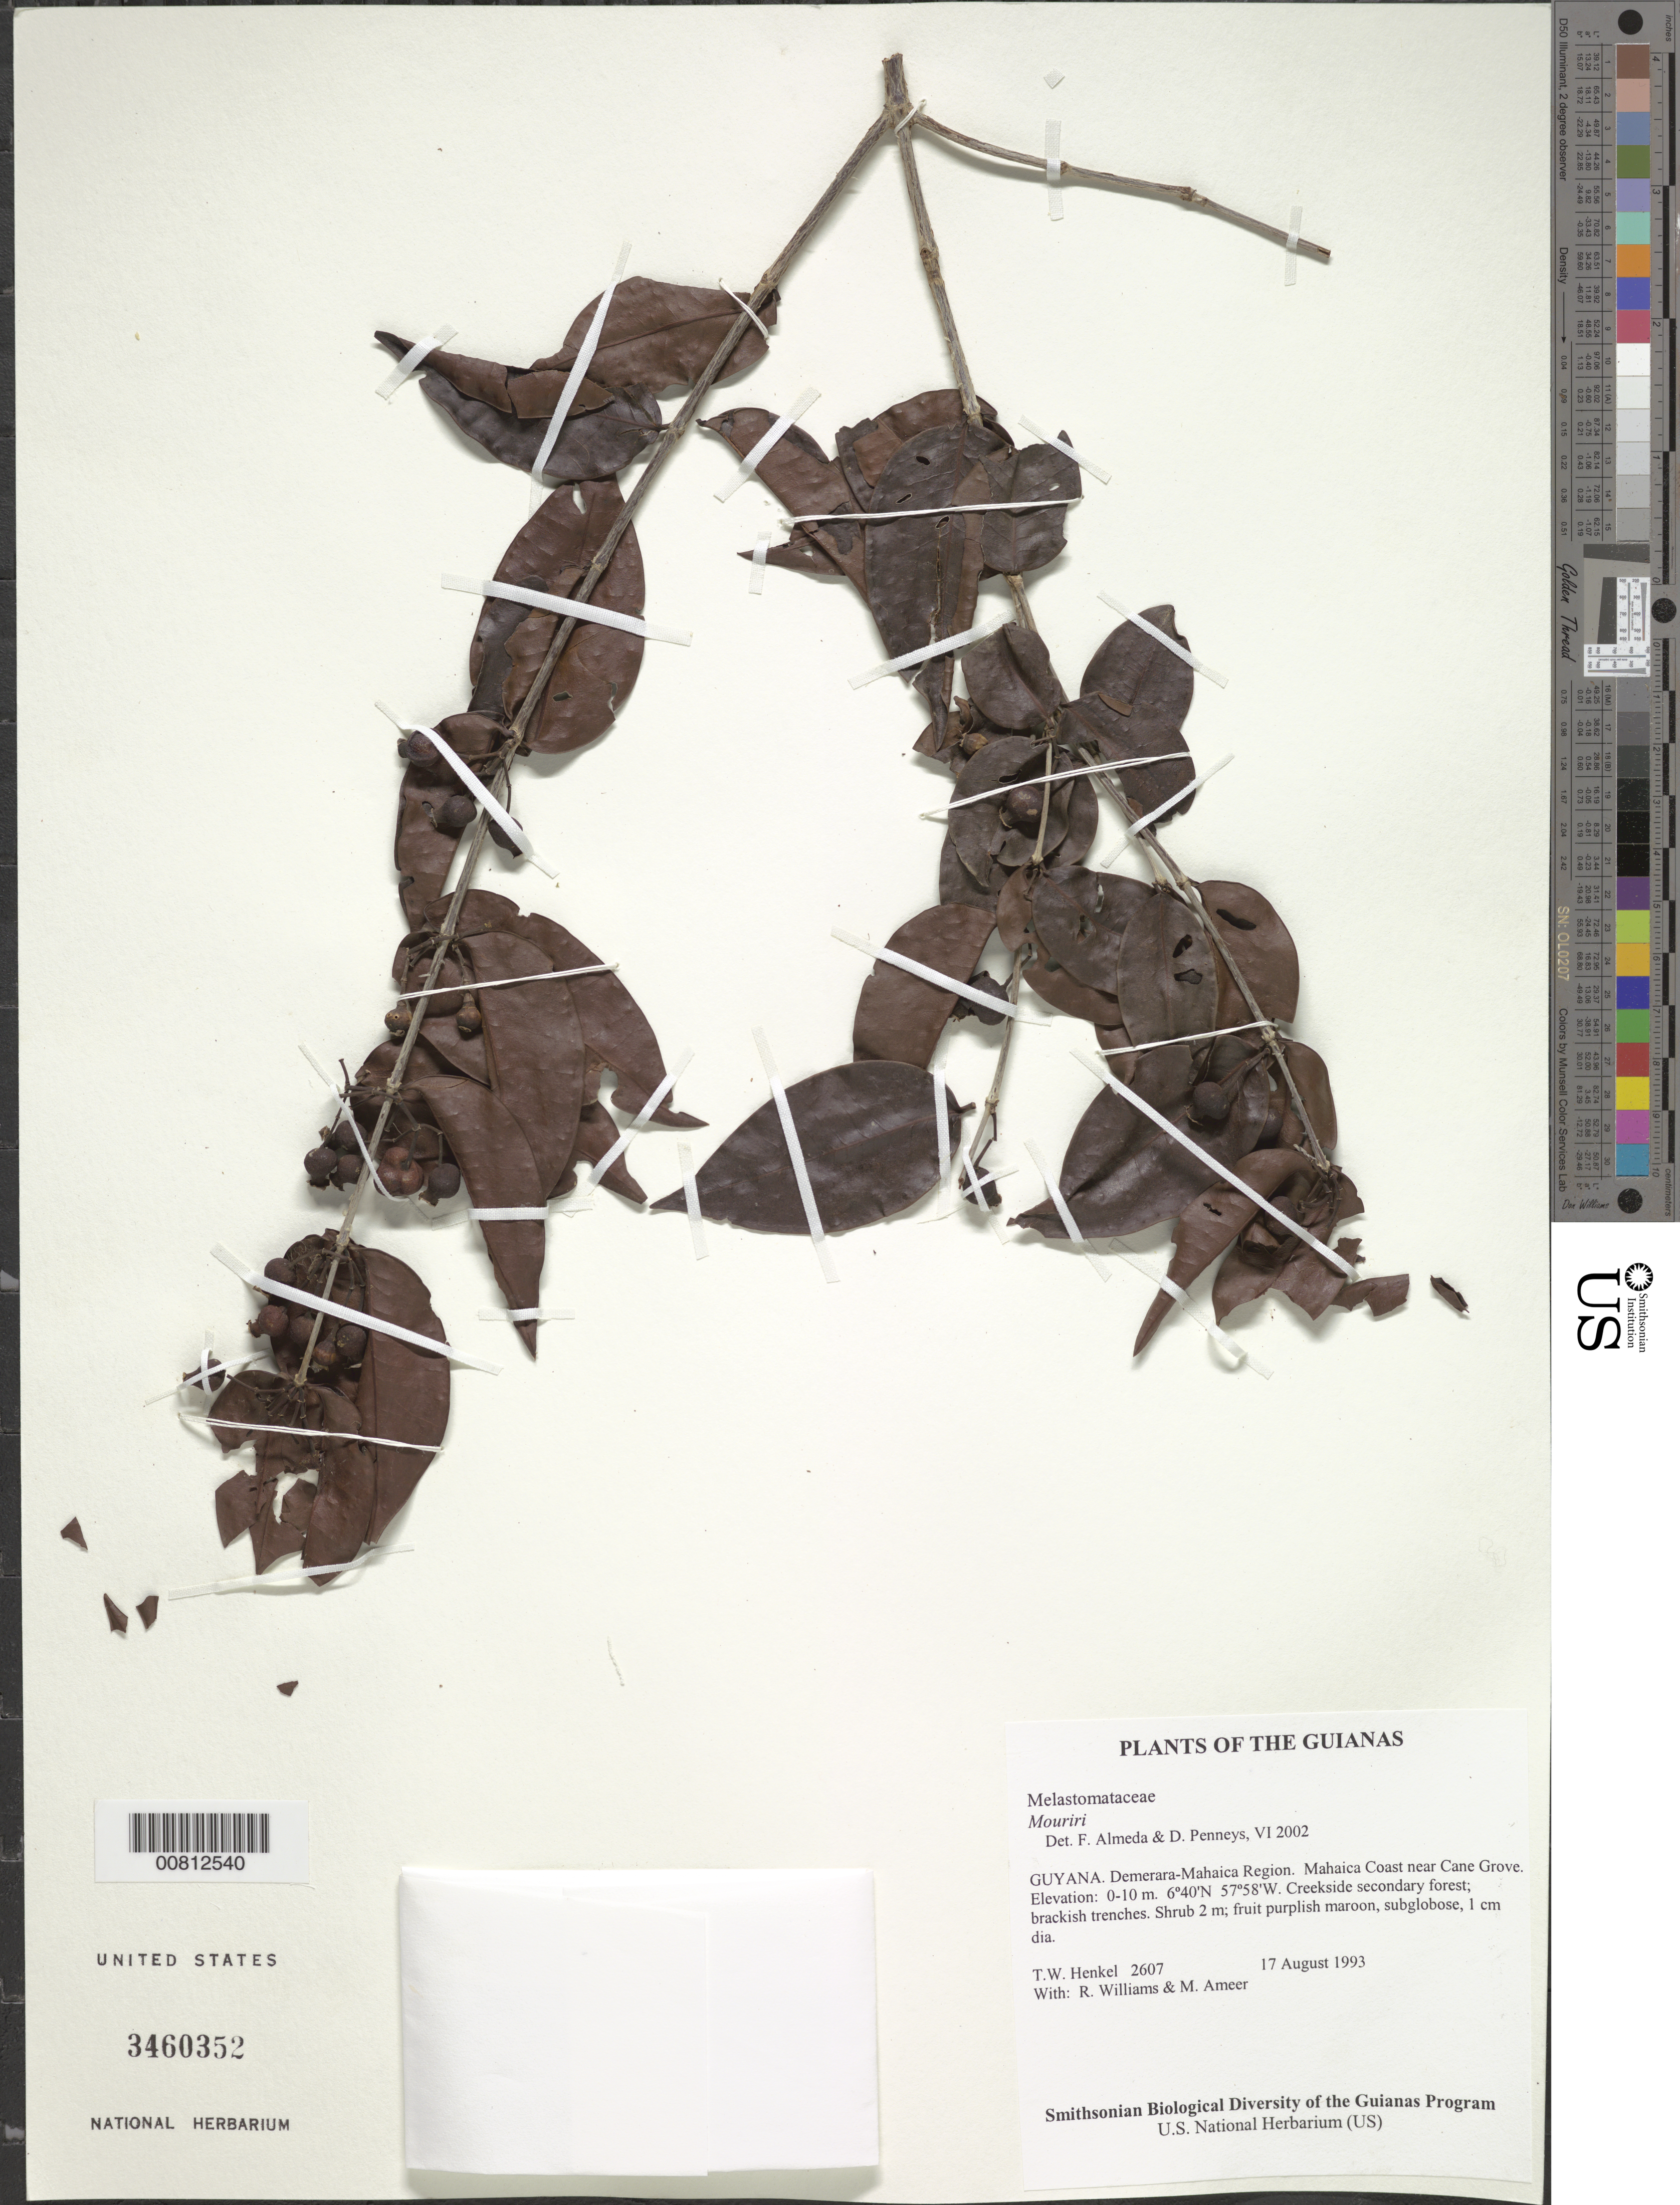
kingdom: Plantae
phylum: Tracheophyta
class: Magnoliopsida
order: Myrtales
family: Melastomataceae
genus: Mouriri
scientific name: Mouriri sp.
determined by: Almeda, F.; Penneys, D. S.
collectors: T. Henkel, R. Williams & M. Ameer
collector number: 2607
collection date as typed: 17 August 1993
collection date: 1993-08-17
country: Guyana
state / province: Demerara-Mahaica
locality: Mahaica Coast near Cane Grove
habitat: Creekside secondary forest; brackish trenches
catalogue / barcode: US 3460352